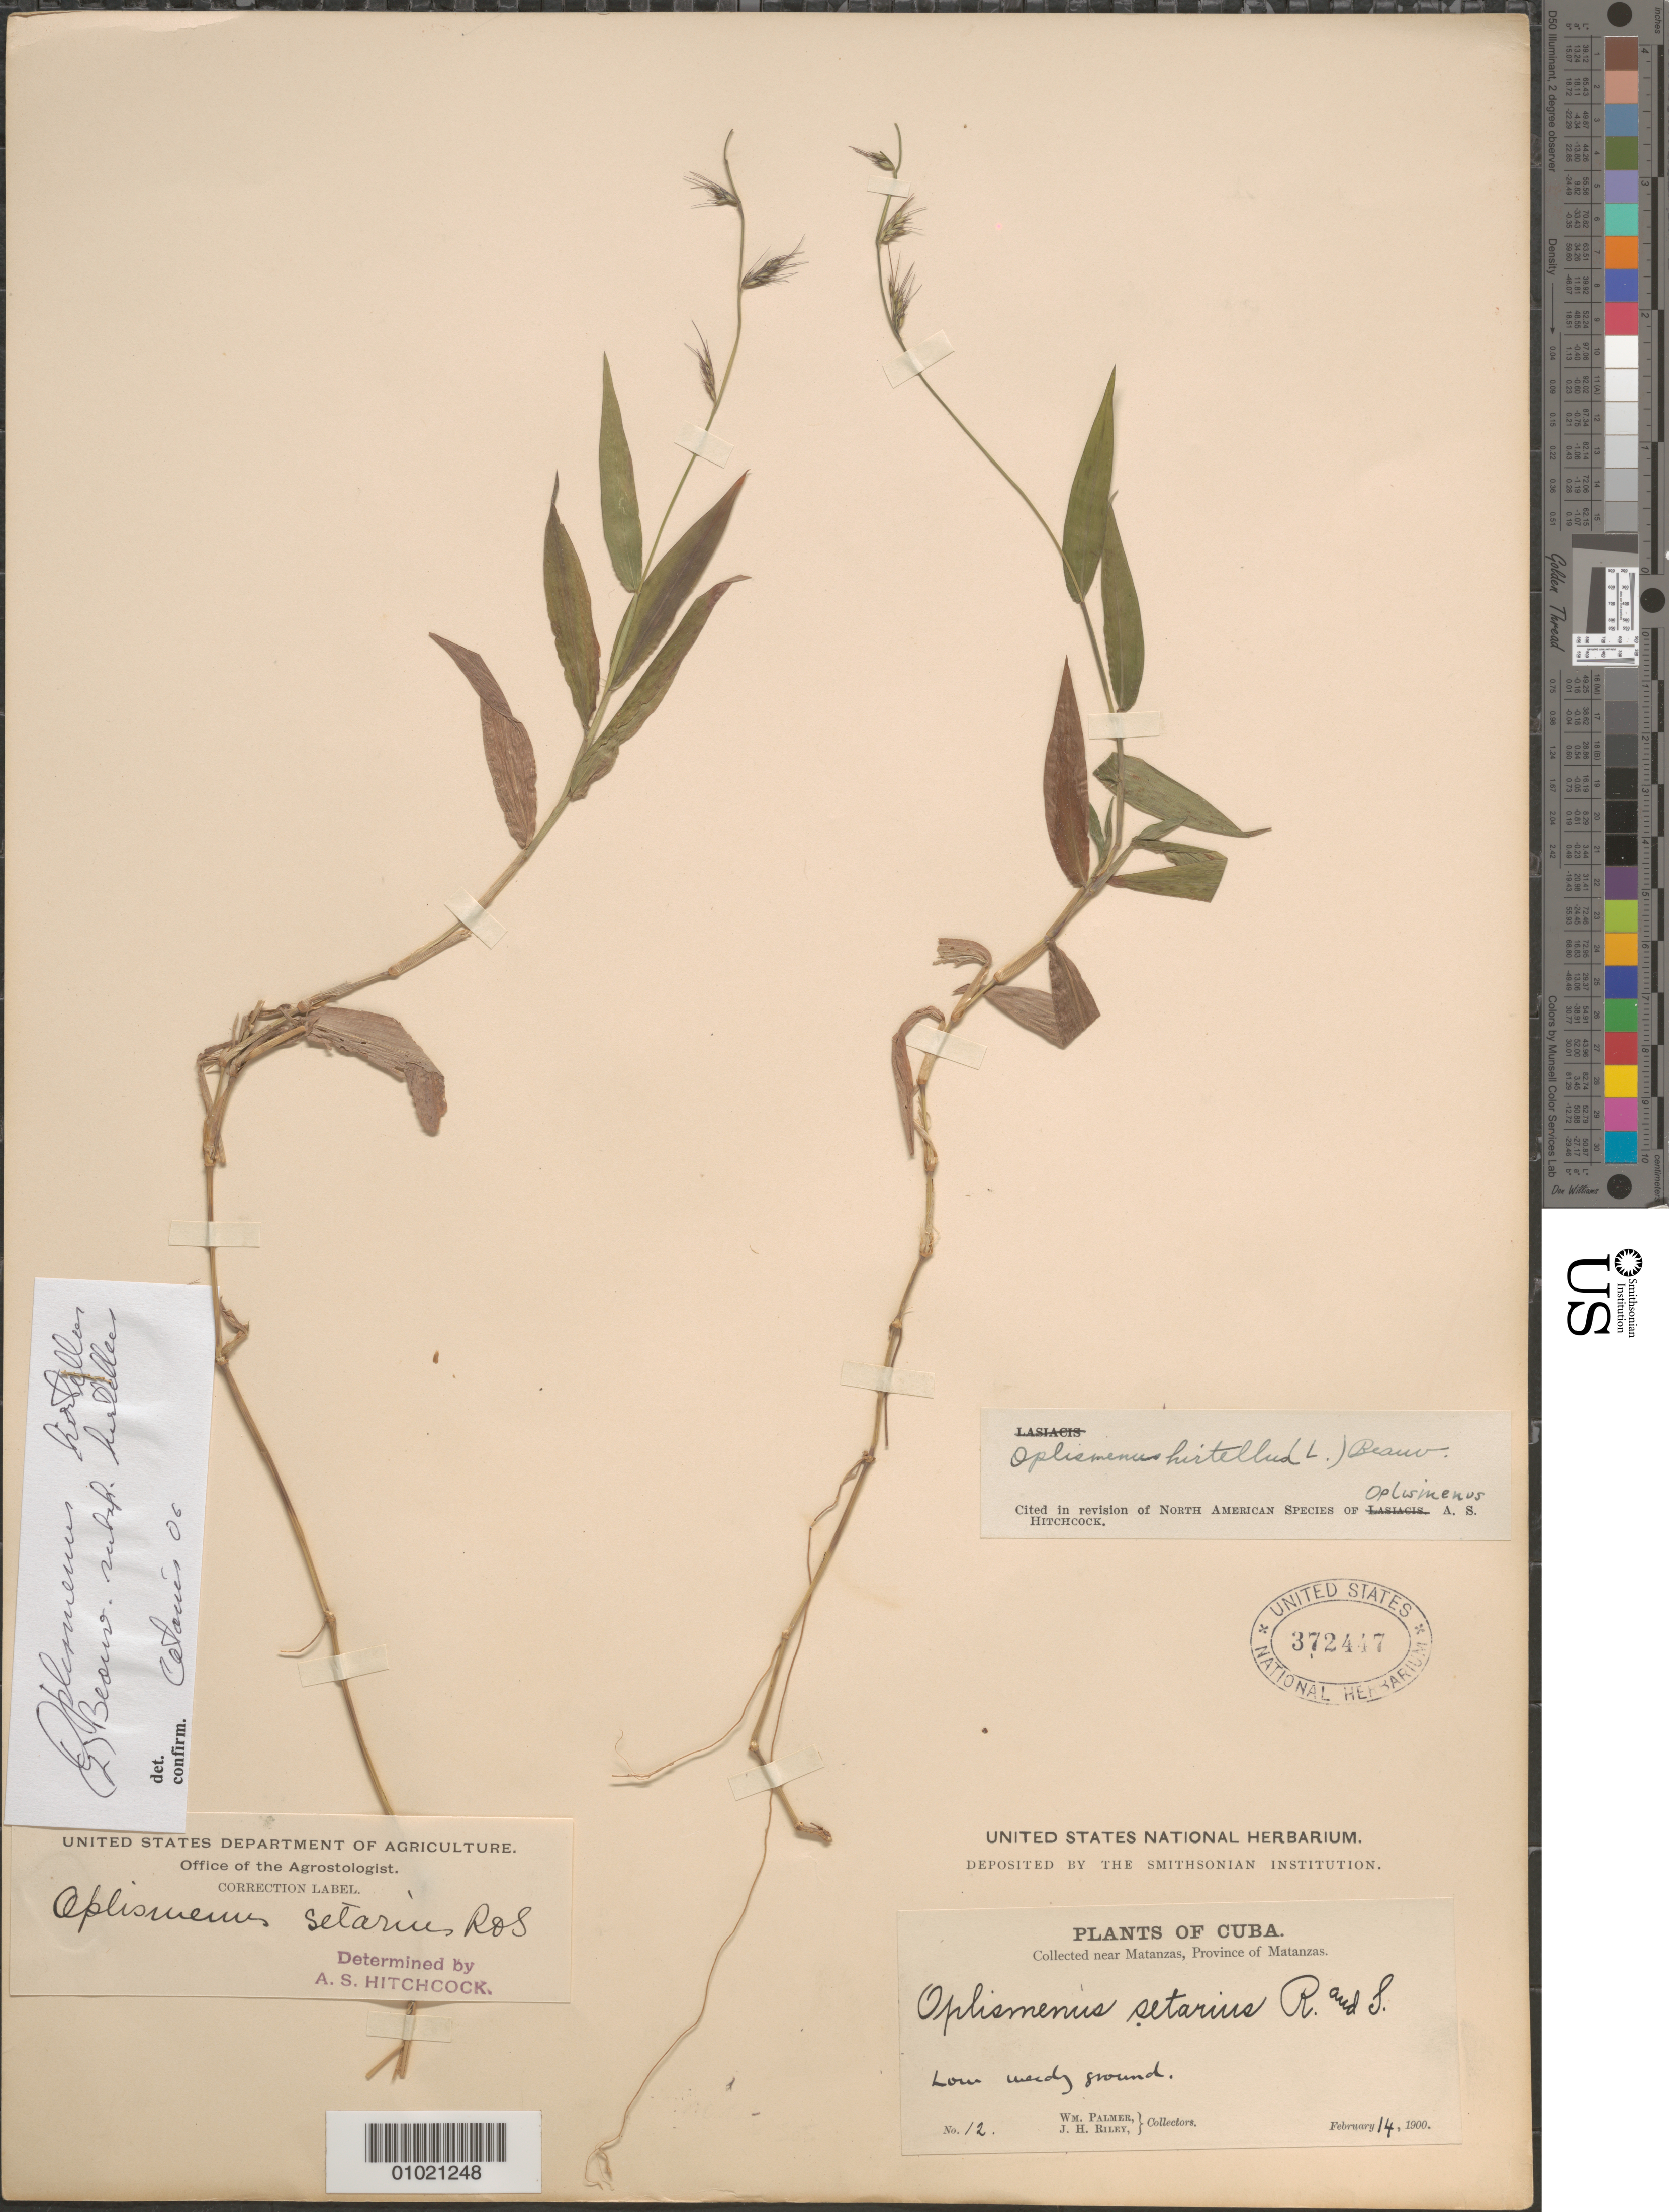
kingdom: Plantae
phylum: Tracheophyta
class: Liliopsida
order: Poales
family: Poaceae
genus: Oplismenus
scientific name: Oplismenus hirtellus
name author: (L.) P. Beauv.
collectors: W. Palmer & J. H. Riley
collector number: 12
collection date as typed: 14 Feb 1900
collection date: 1900-02-14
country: Cuba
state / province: Matanzas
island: Cuba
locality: Near Matanzas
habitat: Low weedy ground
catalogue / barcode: US 372447